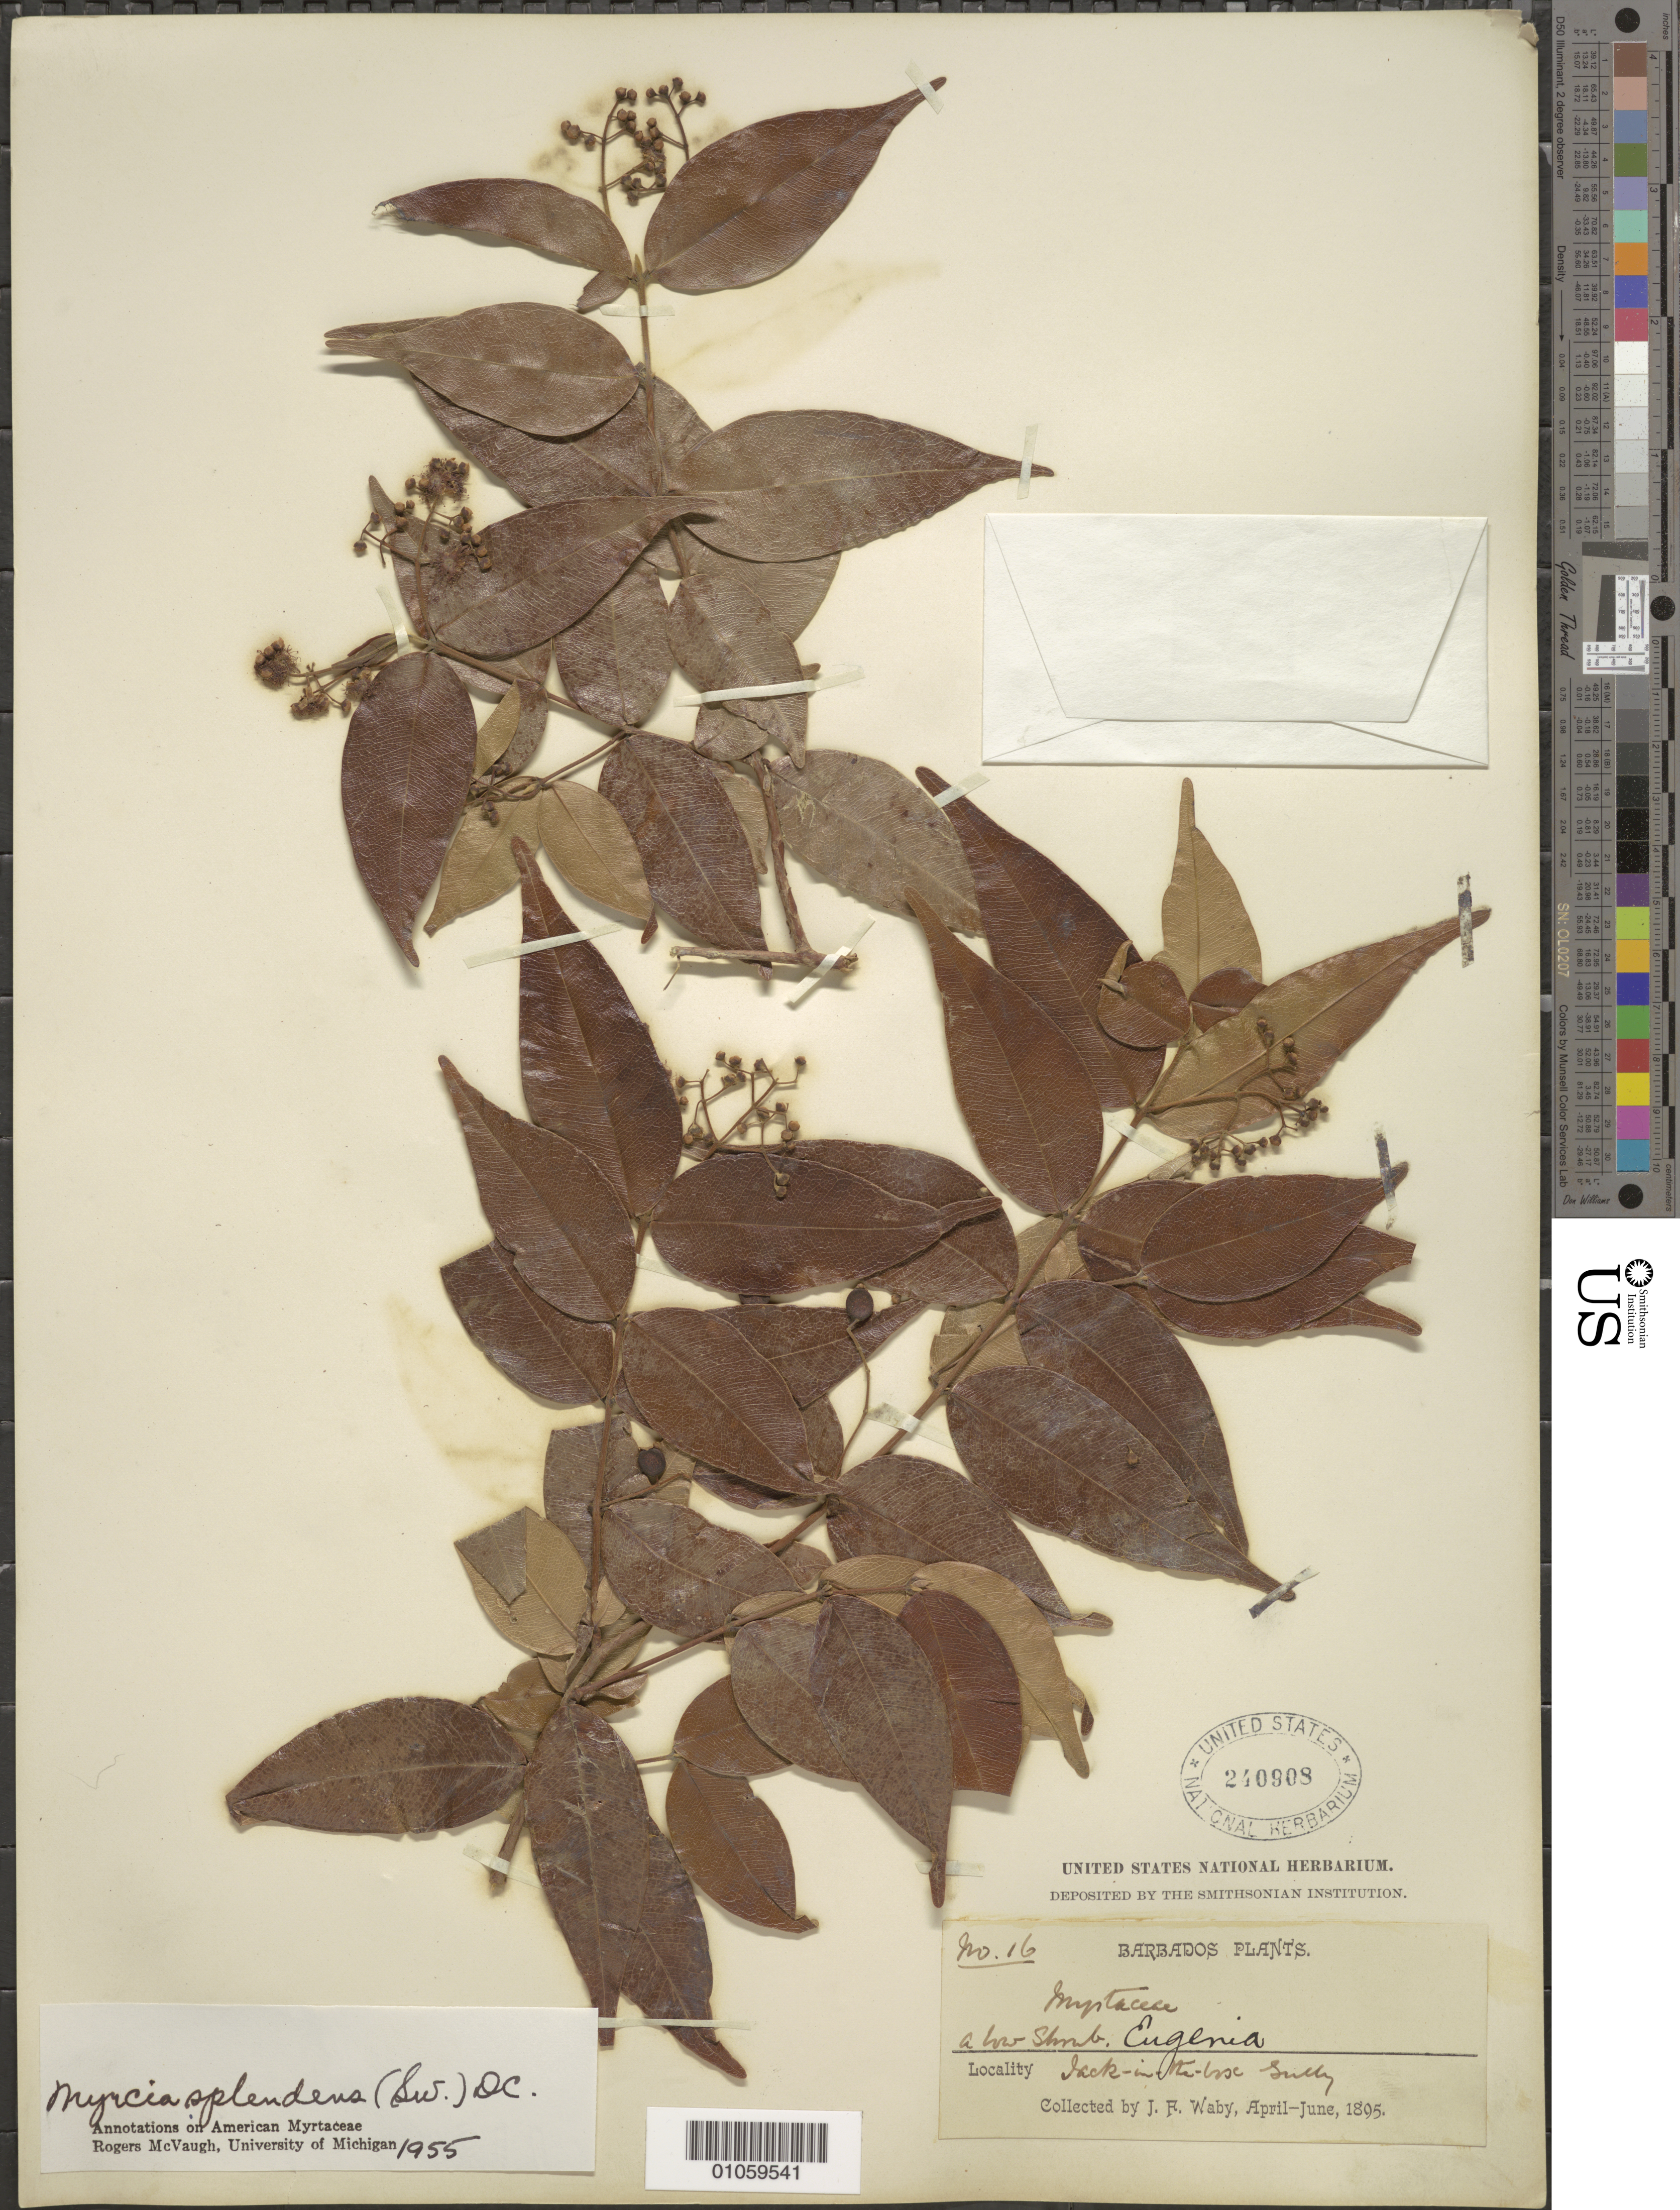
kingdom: Plantae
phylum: Tracheophyta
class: Magnoliopsida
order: Myrtales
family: Myrtaceae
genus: Myrcia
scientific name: Myrcia splendens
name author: (Sw.) DC.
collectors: J. Waby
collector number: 16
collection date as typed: Apr 1895 to -- Jun 1895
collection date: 1895-04/1895-06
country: Barbados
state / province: Saint Thomas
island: Barbados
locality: Jack-in-the-box Gully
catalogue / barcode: US 240908